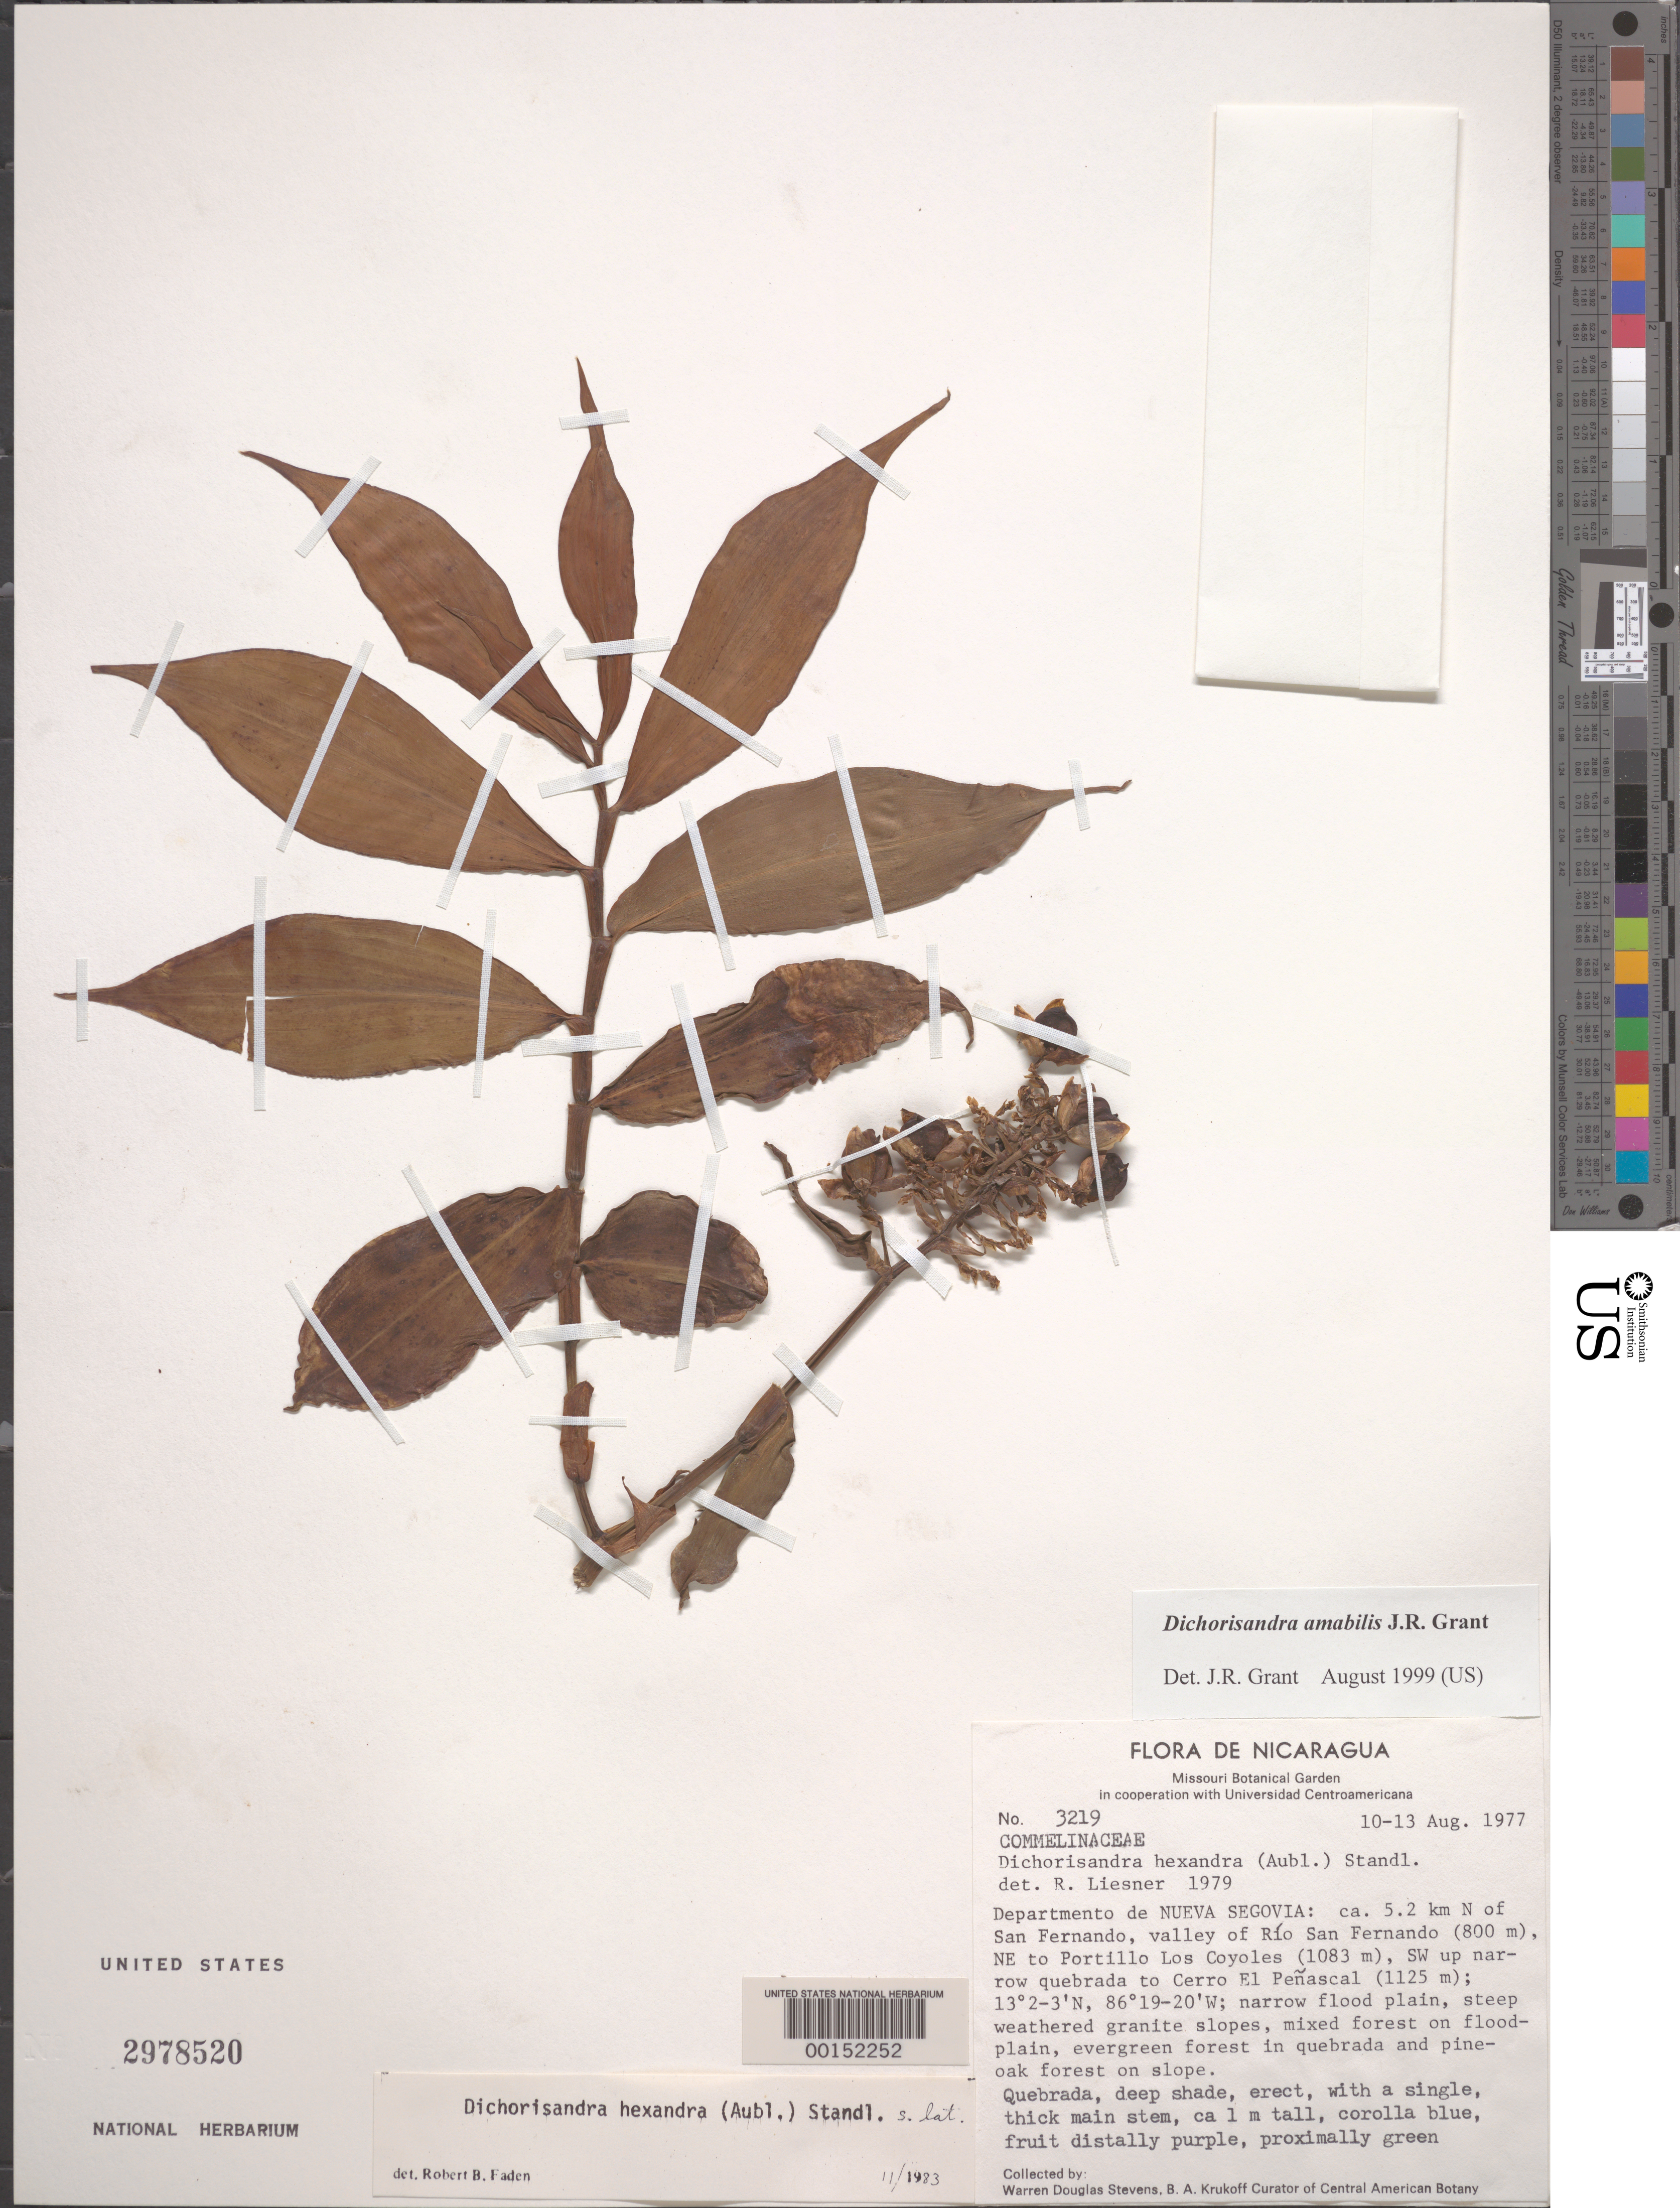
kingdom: Plantae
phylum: Tracheophyta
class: Liliopsida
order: Commelinales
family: Commelinaceae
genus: Dichorisandra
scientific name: Dichorisandra hexandra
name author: (Aubl.) Standl.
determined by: Faden, Robert B., (US), Smithsonian Institution - National Museum of Natural History (UNITED STATES)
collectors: W. D. Stevens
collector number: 3219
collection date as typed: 10 Aug 1977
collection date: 1977-08-10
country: Nicaragua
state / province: Nueva Segovia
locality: N of san fernando, rio san fernando valley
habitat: Flood plain, steep weathered granite slopes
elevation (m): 800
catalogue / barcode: US 2978520